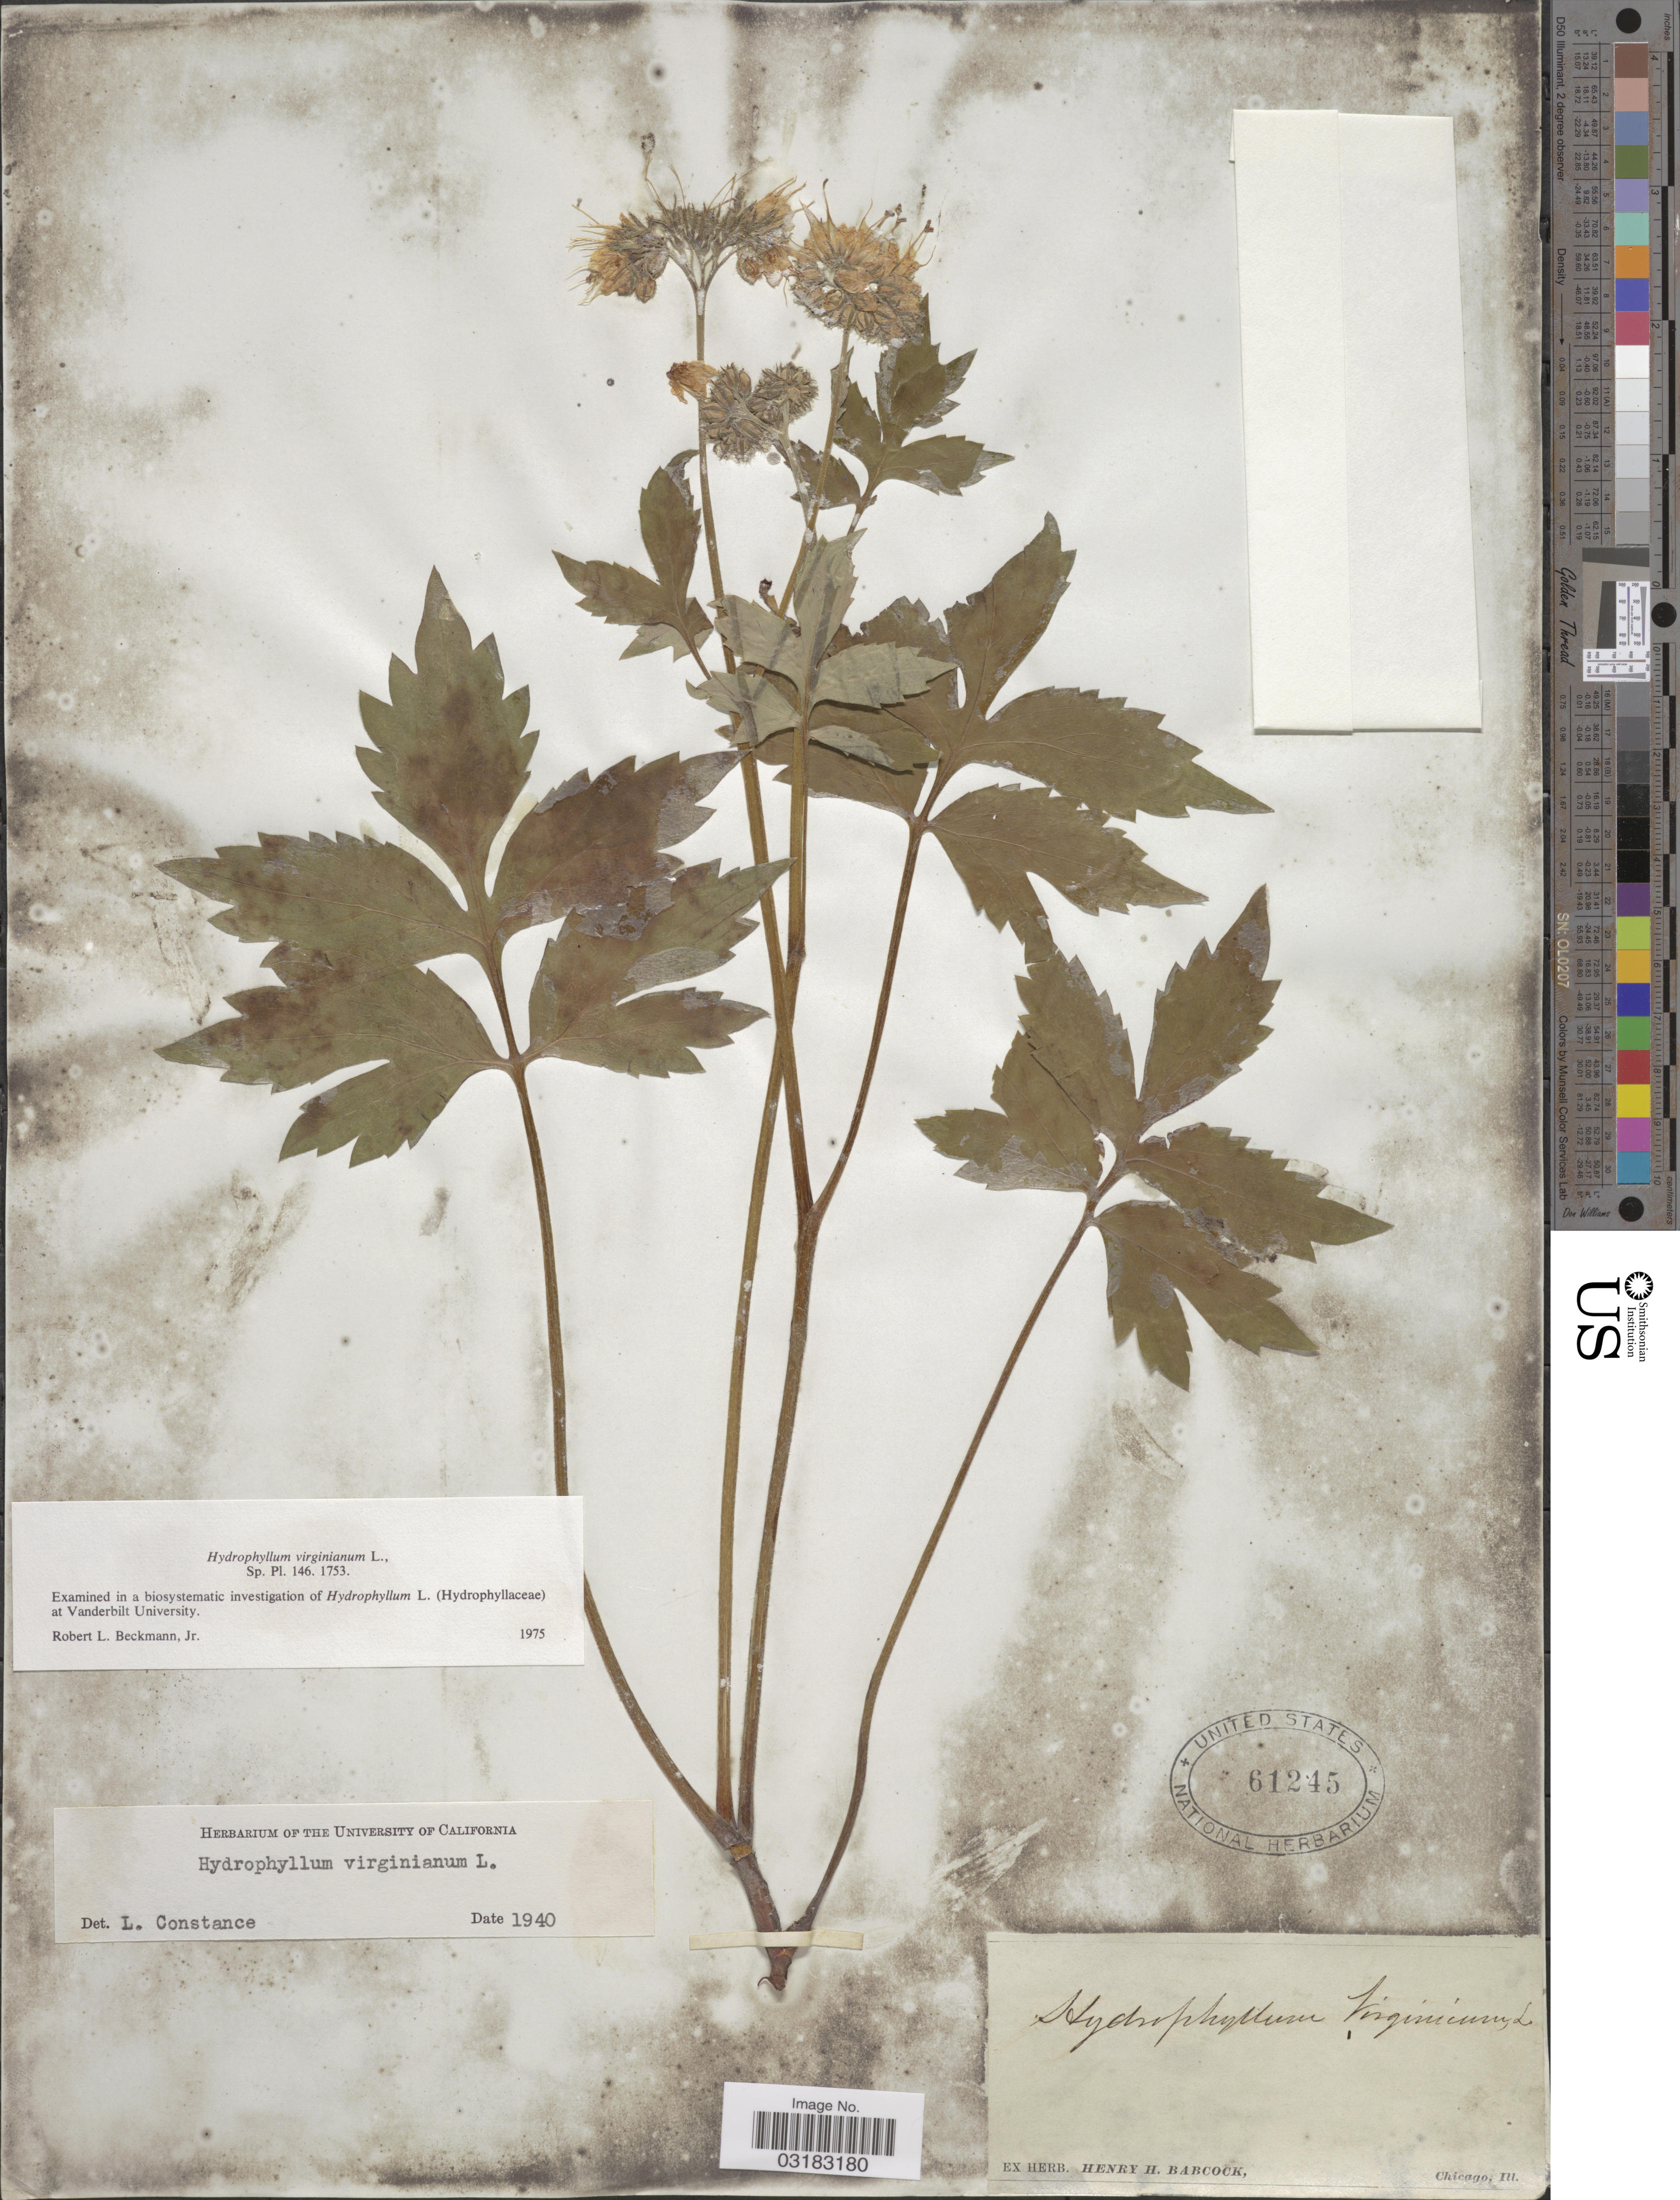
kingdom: Plantae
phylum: Tracheophyta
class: Magnoliopsida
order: Boraginales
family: Hydrophyllaceae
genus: Hydrophyllum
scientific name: Hydrophyllum virginianum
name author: L.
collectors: ex herb. Henry Homes Babcock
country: United States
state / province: Illinois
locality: Chicago.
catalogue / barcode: US 61245